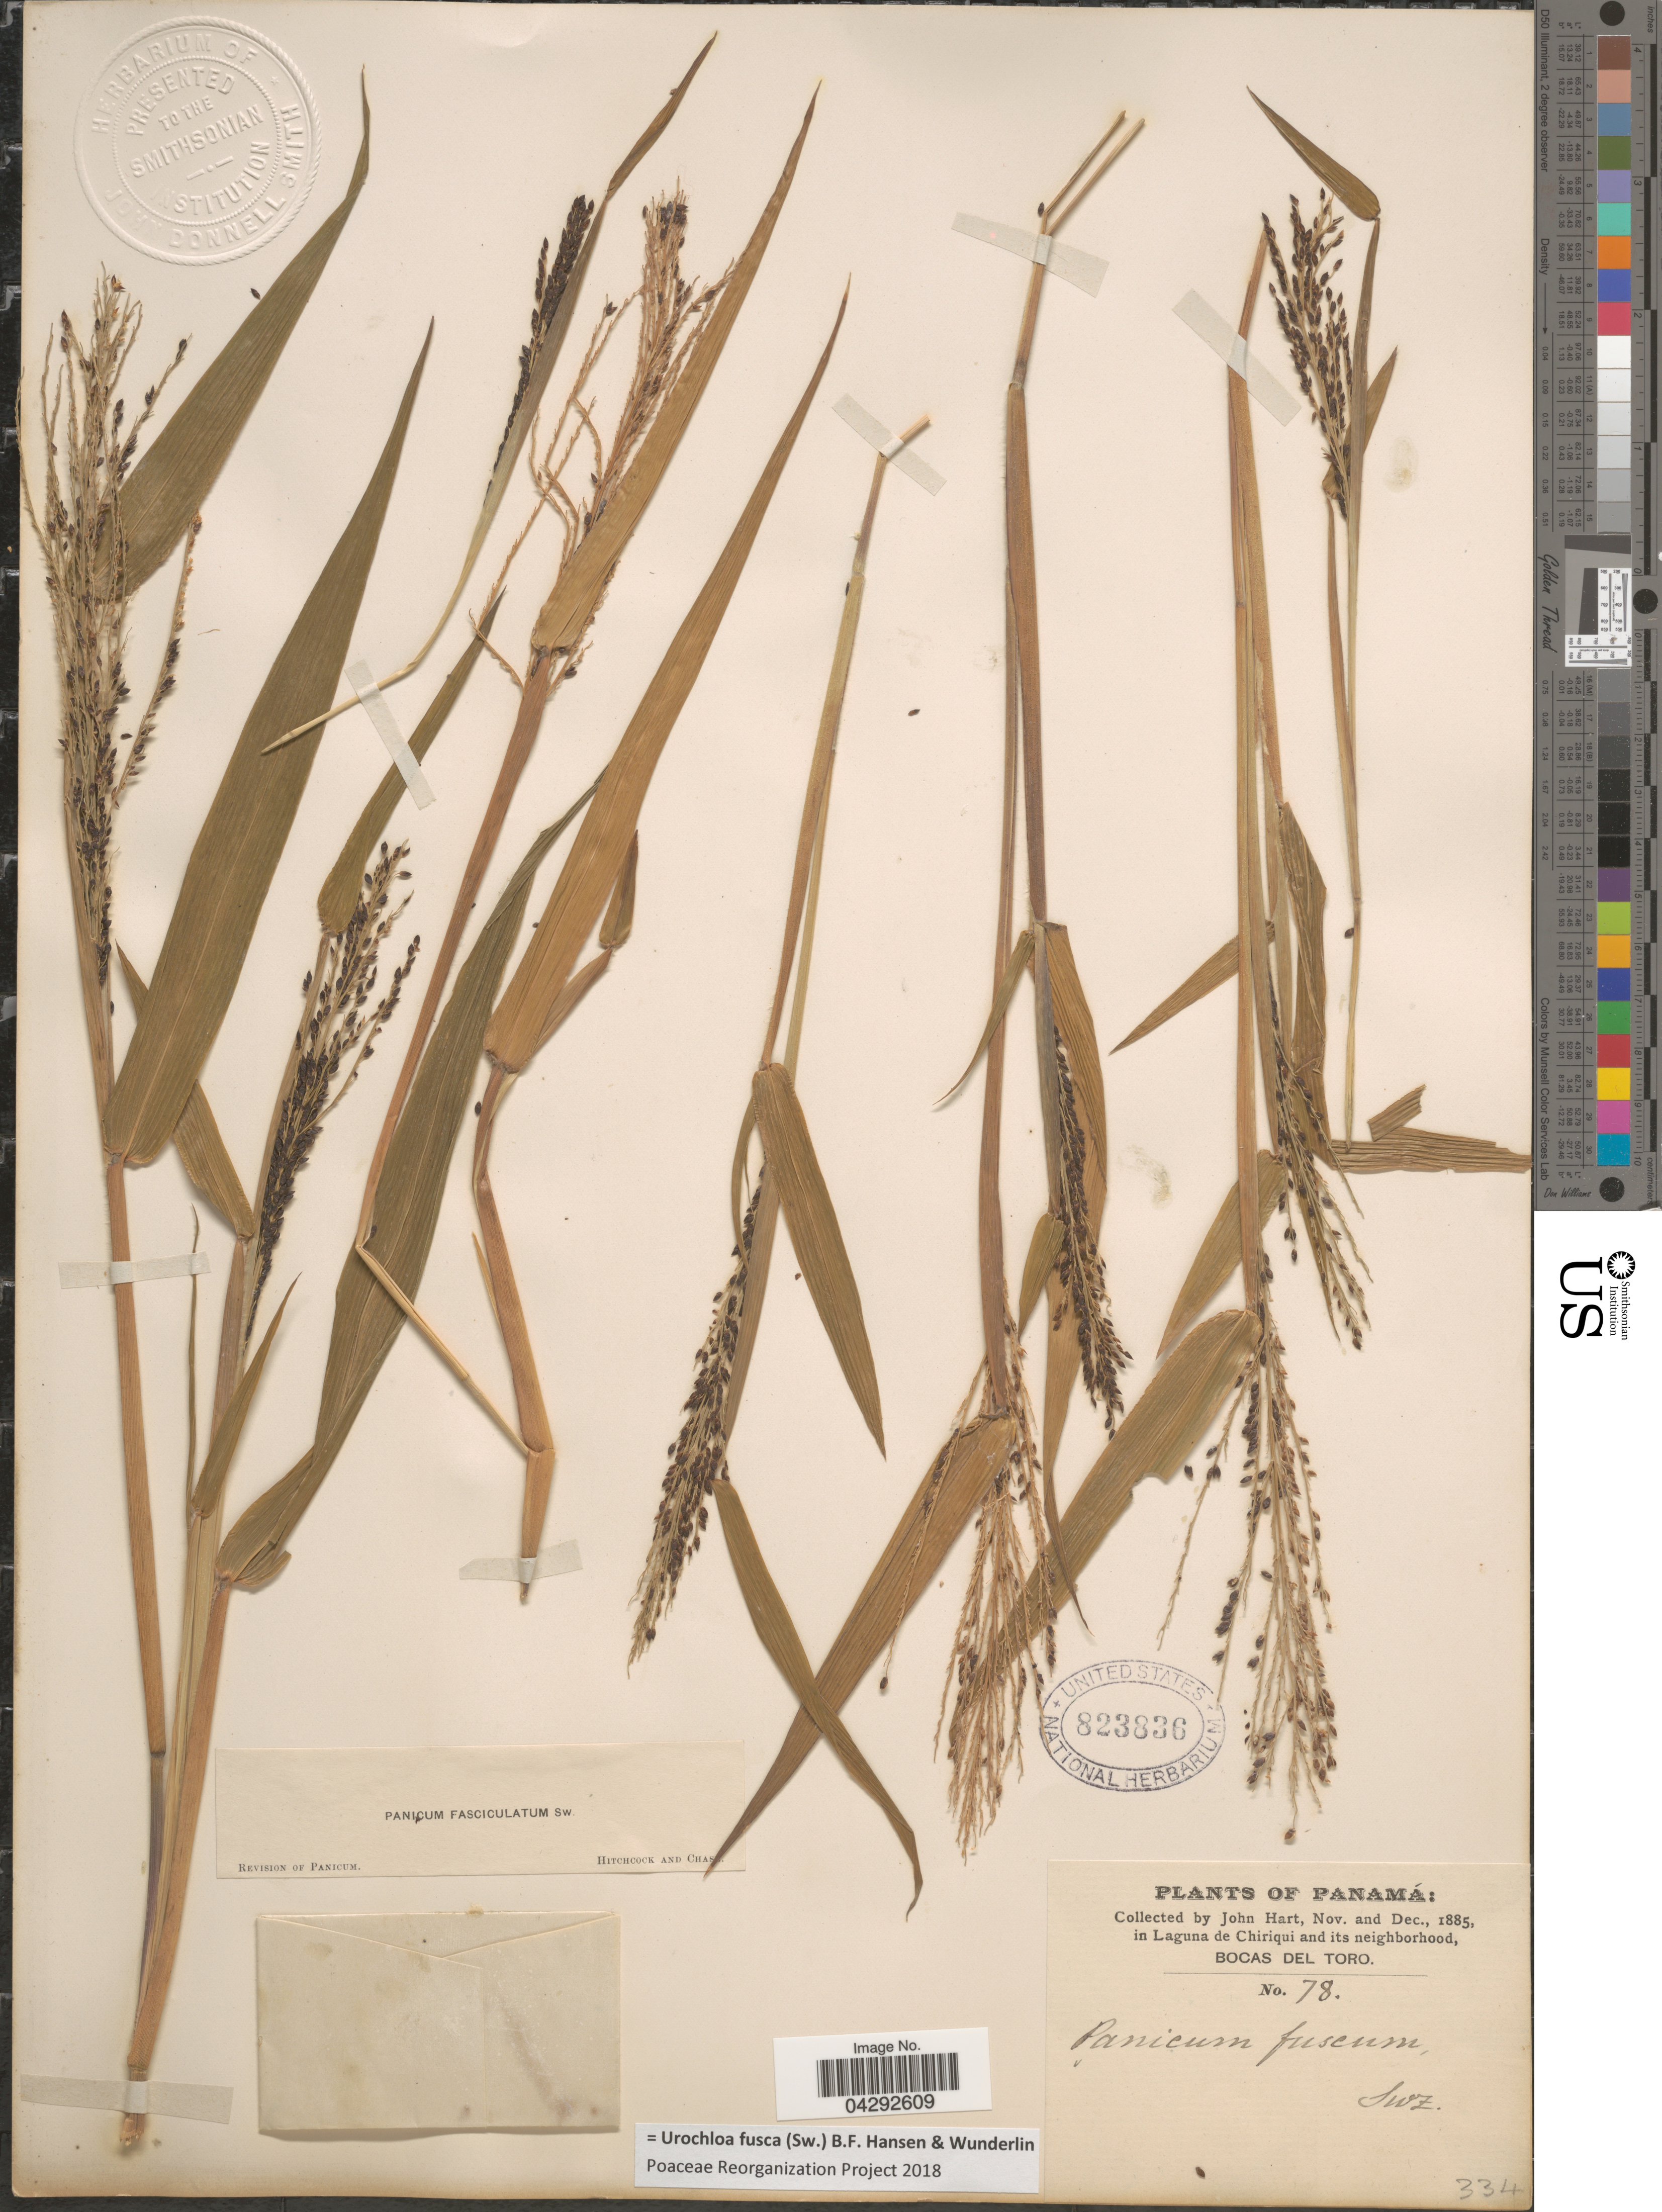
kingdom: Plantae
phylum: Tracheophyta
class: Liliopsida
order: Poales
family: Poaceae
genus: Urochloa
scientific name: Urochloa fusca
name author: (Sw.) B.F. Hansen & Wunderlin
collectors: J. H. Hart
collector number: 78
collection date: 1885-11/1885-12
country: Panama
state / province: Bocas del Toro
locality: In Laguna de Chiriqui and its neighborhood, Bocas del Toro.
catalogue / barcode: US 823836